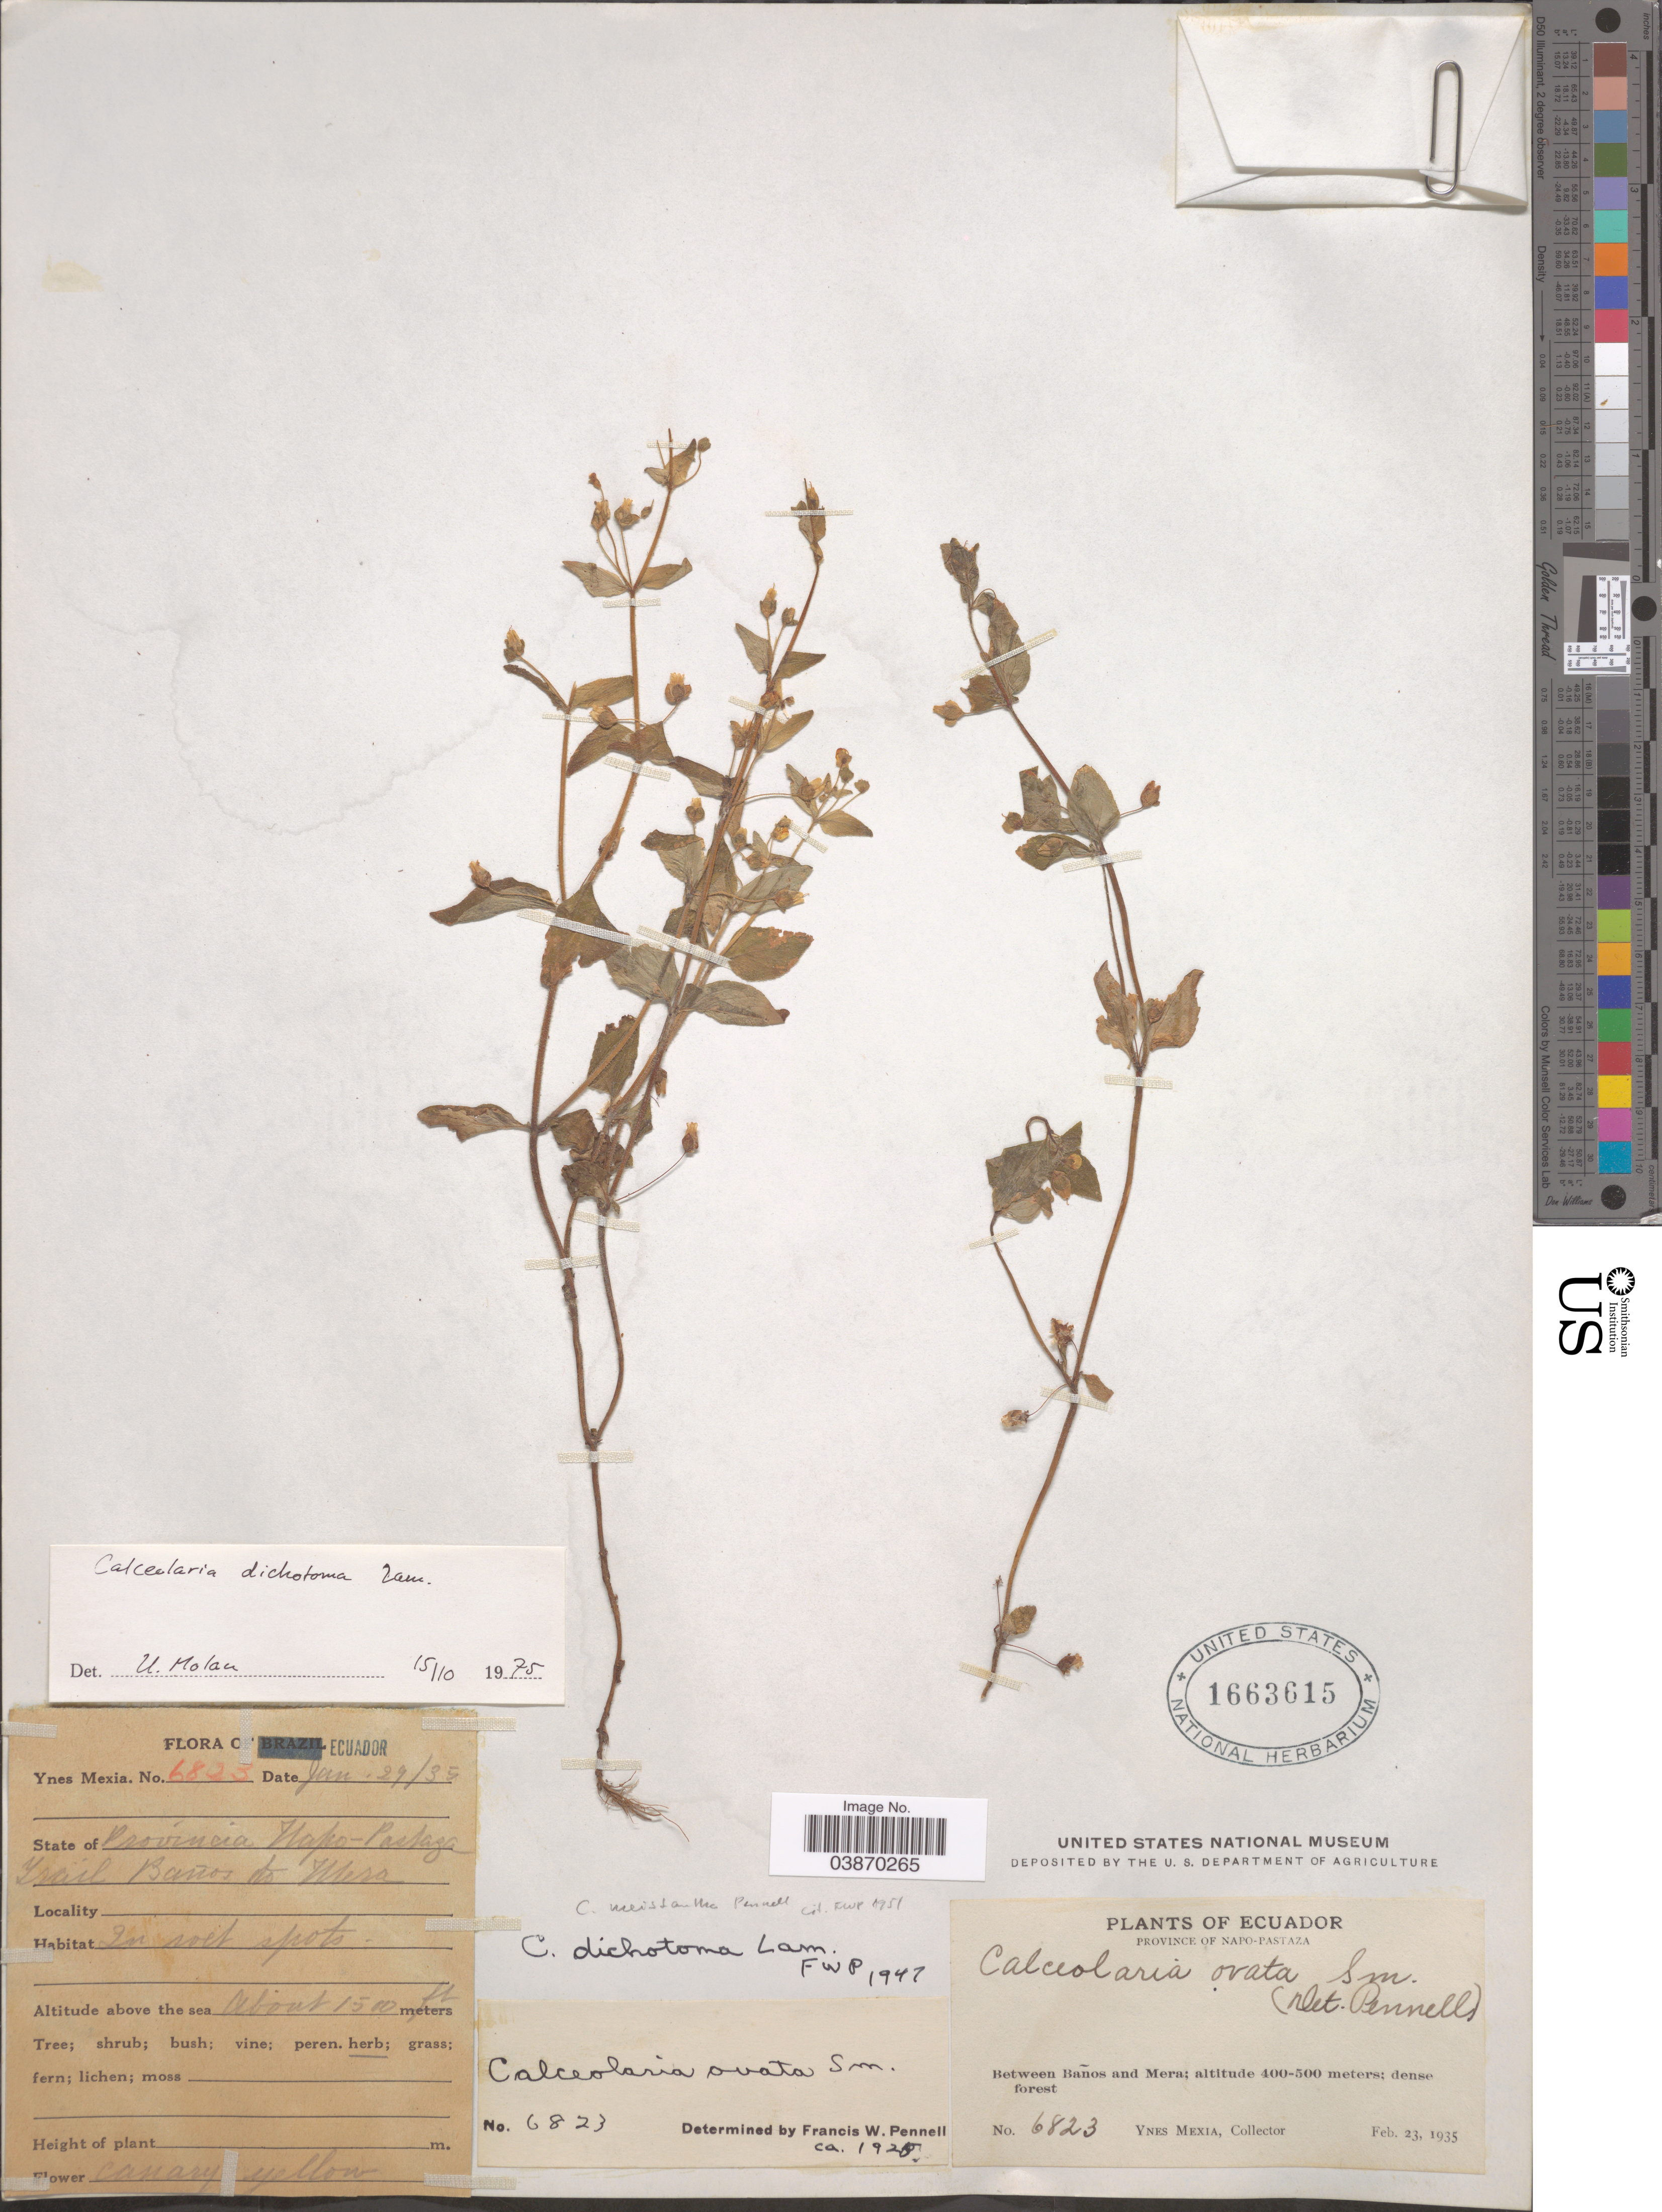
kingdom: Plantae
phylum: Tracheophyta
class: Magnoliopsida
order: Lamiales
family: Calceolariaceae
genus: Calceolaria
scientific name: Calceolaria dichotoma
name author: Lam.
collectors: Y. Mexia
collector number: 6823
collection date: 1935-01-29/1935-02-23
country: Ecuador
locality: Province of Napo-Pastaza. Between Baños and Mera. Trail Baños to Mera.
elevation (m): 457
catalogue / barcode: US 1663615